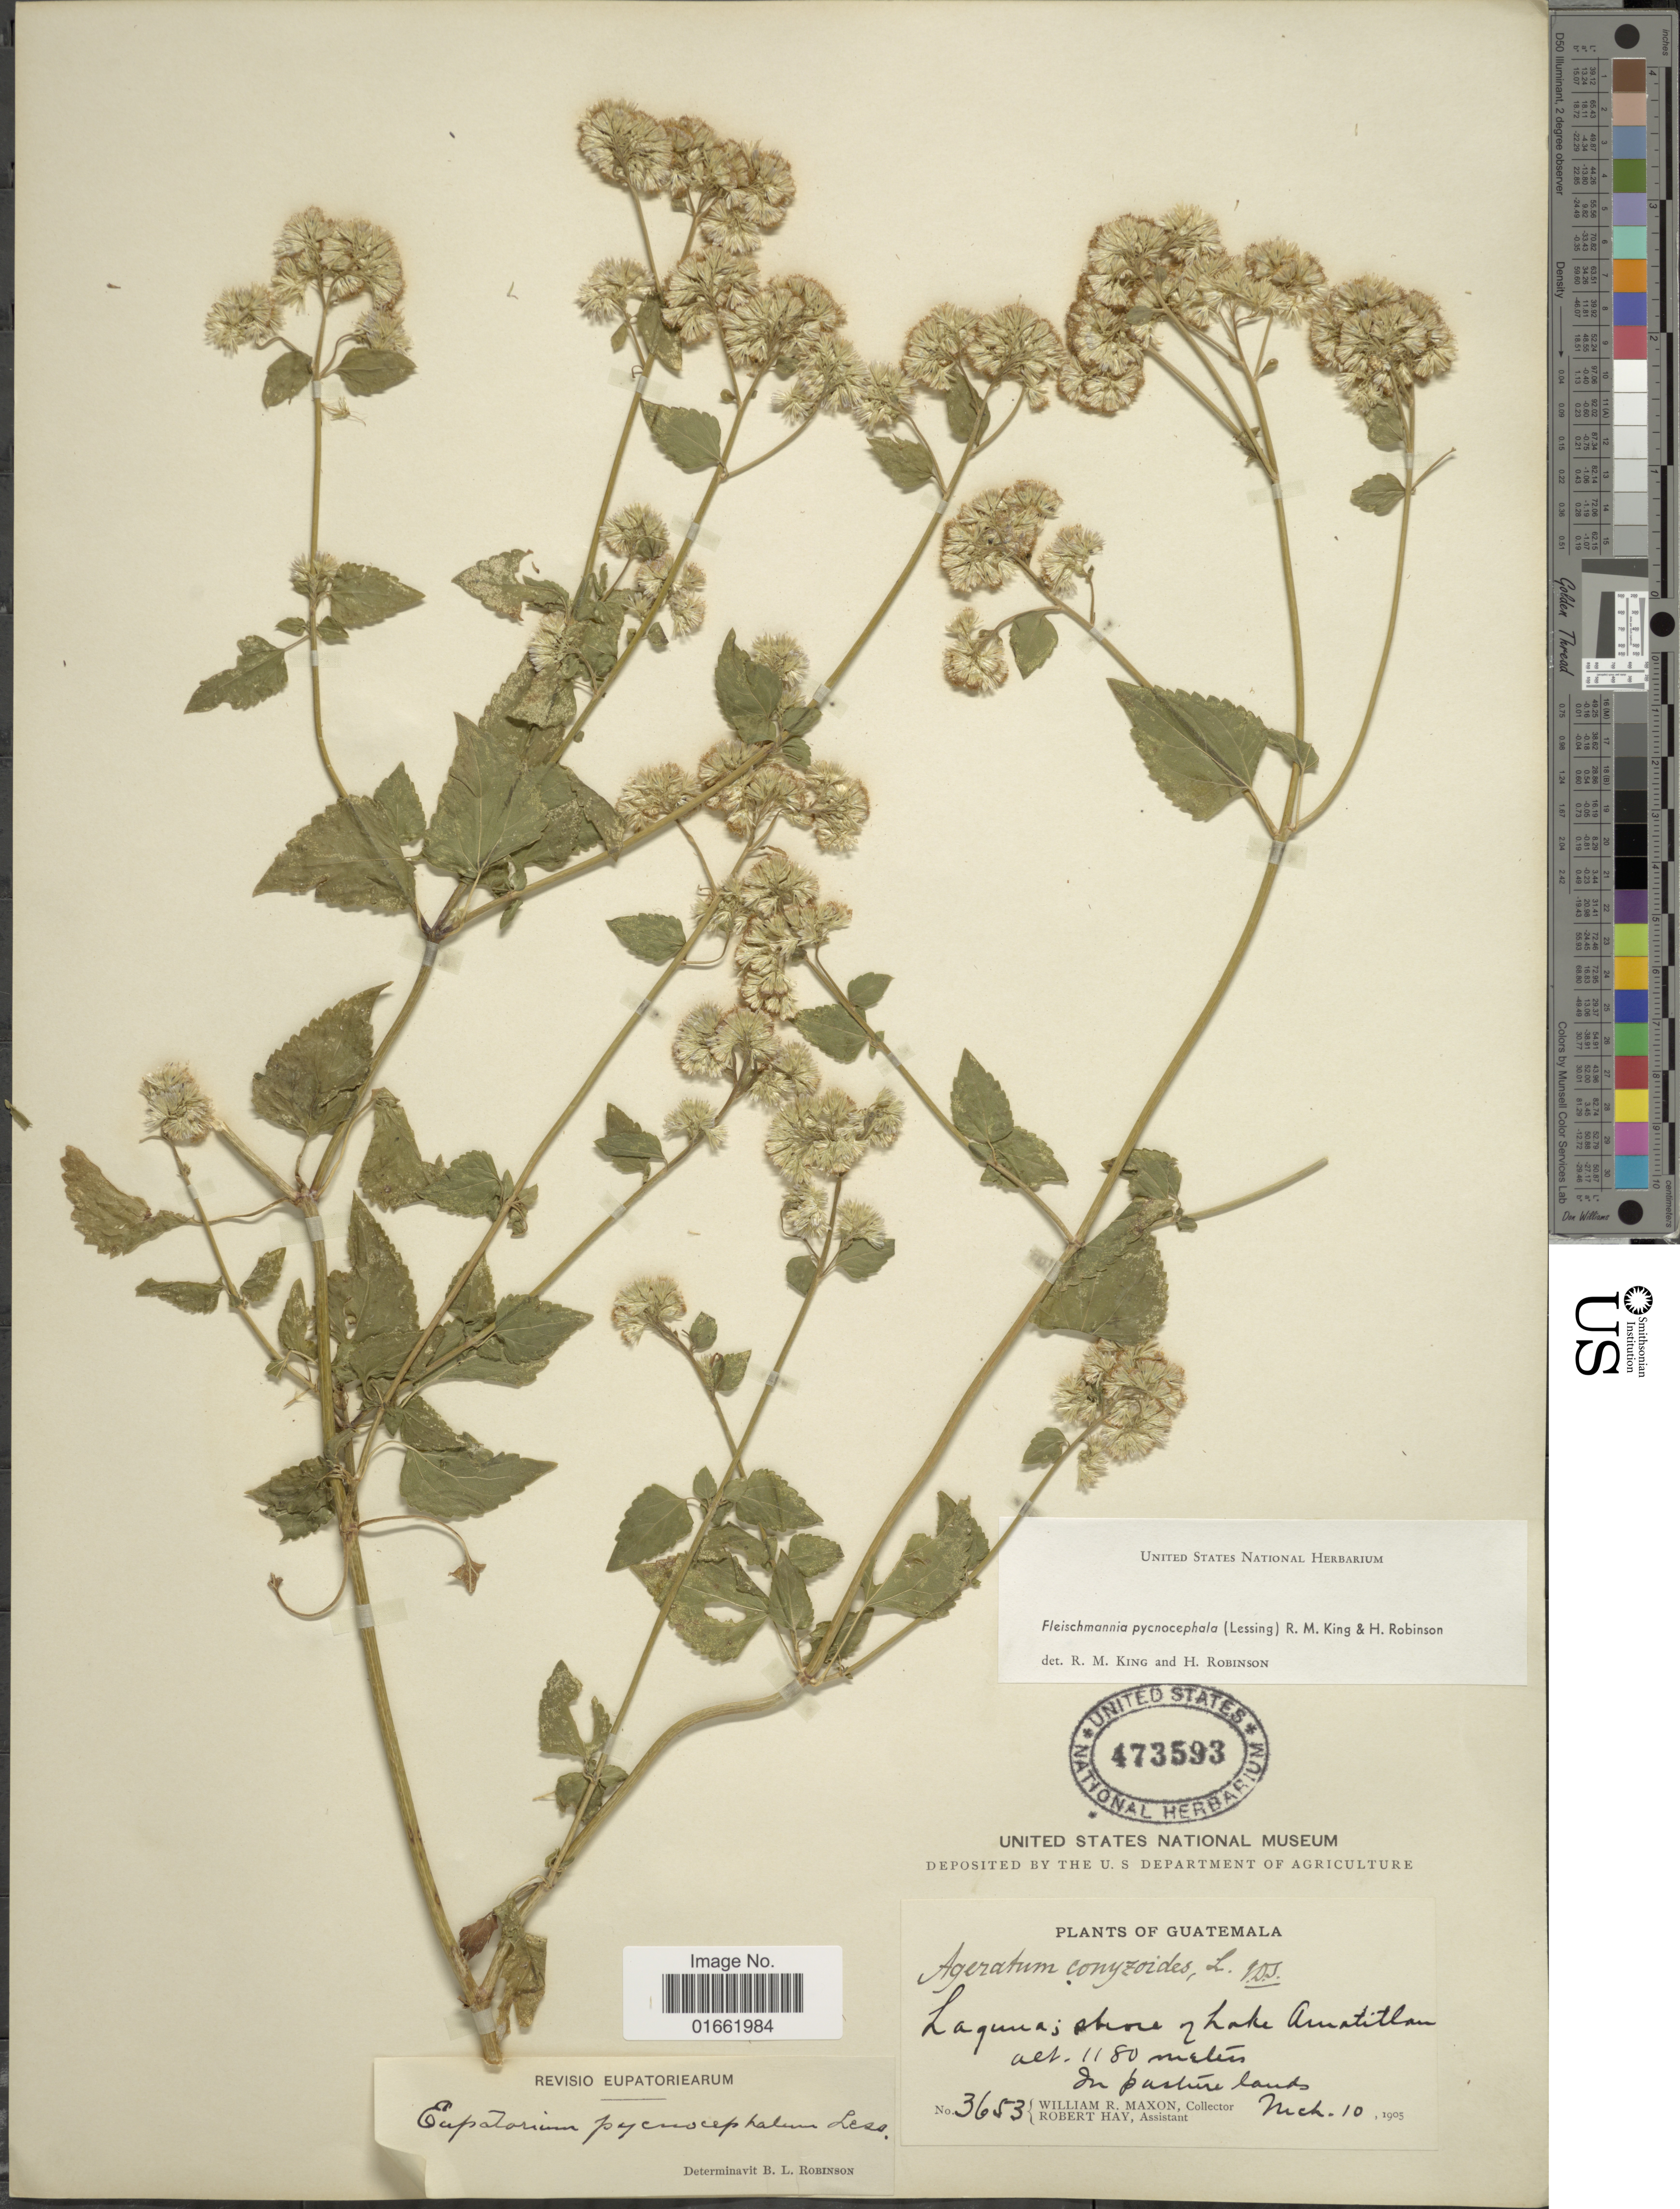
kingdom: Plantae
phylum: Tracheophyta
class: Magnoliopsida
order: Asterales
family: Asteraceae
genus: Fleischmannia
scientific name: Fleischmannia pycnocephala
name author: (Less.) R.M. King & H. Rob.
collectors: W. R. Maxon & R. H. Hay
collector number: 3653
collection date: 1905-03-10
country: Guatemala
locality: Laguna; shore of Lake Amatitlan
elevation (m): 1180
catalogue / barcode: US 473593